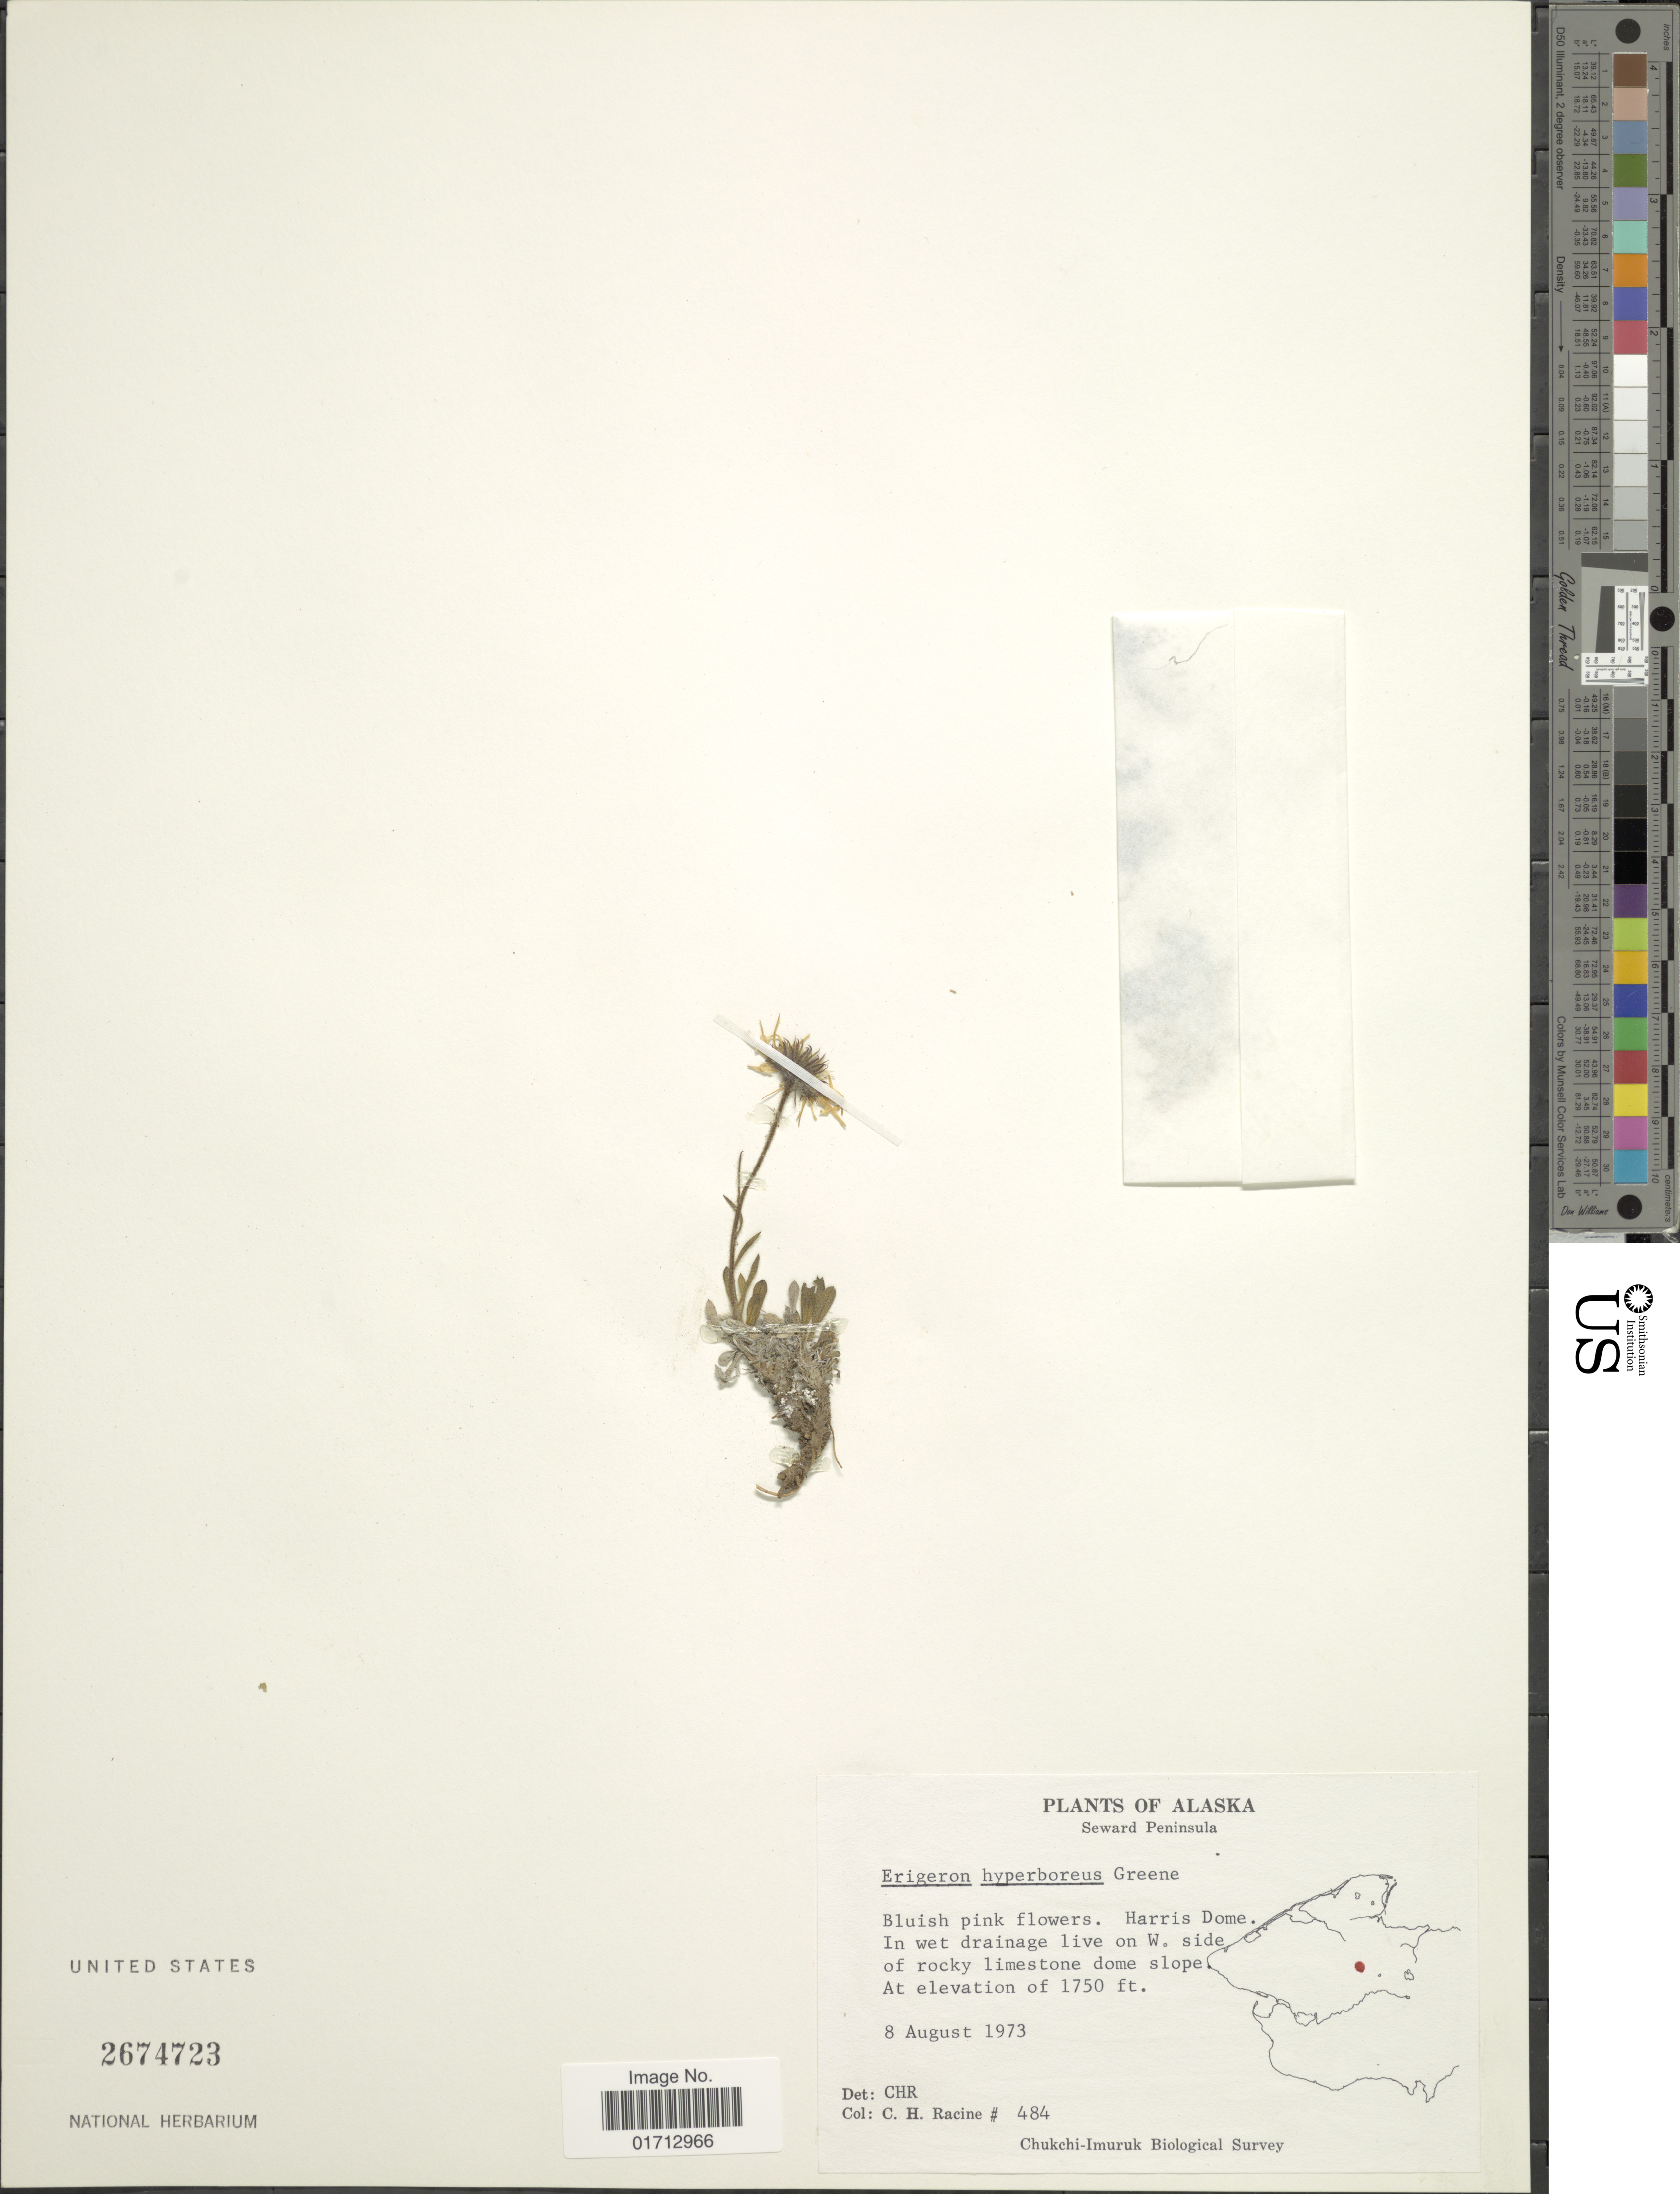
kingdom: Plantae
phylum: Tracheophyta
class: Magnoliopsida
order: Asterales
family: Asteraceae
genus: Erigeron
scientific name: Erigeron hyperboreus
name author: Greene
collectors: C. Racine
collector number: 484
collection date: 1973-08-08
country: United States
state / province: Alaska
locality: Seward Peninsula, Harris Dome, W. side of rocky limestone dome slope.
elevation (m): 533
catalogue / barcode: US 2674723